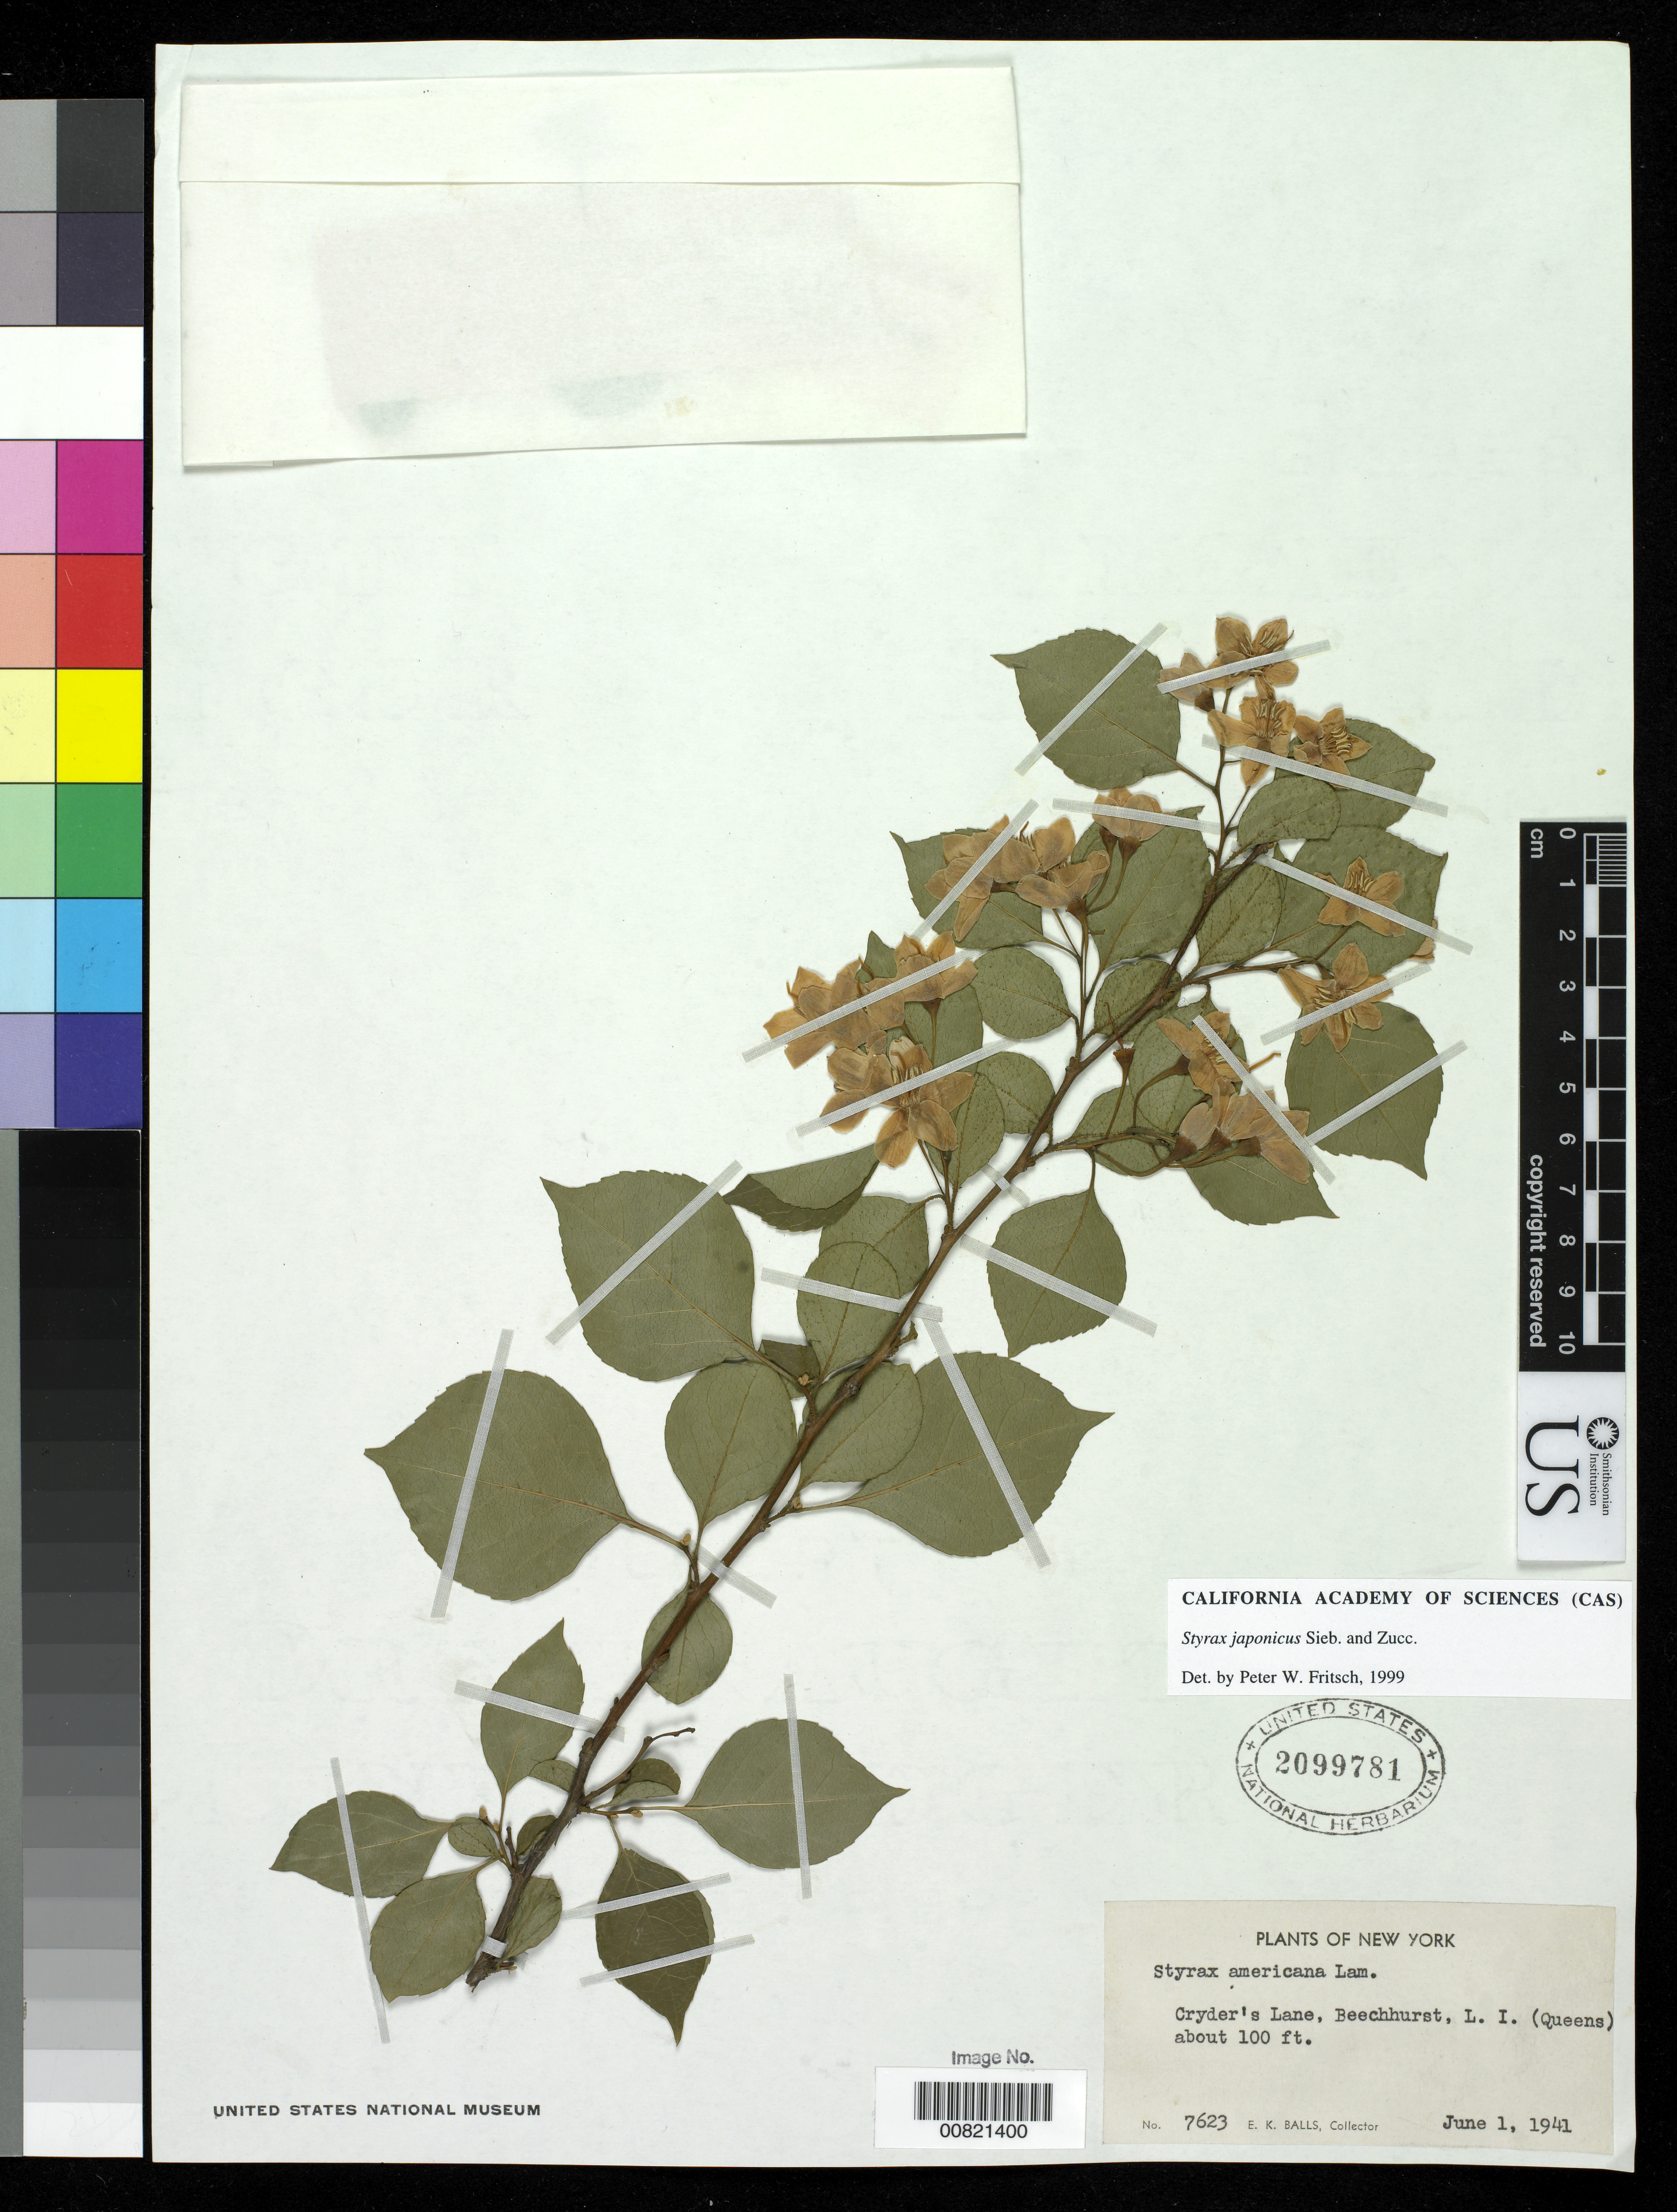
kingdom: Plantae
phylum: Tracheophyta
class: Magnoliopsida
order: Ericales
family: Styracaceae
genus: Styrax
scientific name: Styrax japonicus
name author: Siebold & Zucc.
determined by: Fritsch, Peter W.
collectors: E. K. Balls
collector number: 7623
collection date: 1941-06-01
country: United States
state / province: New York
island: Long I.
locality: Beechhurst, (Queens)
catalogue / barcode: US 2099781